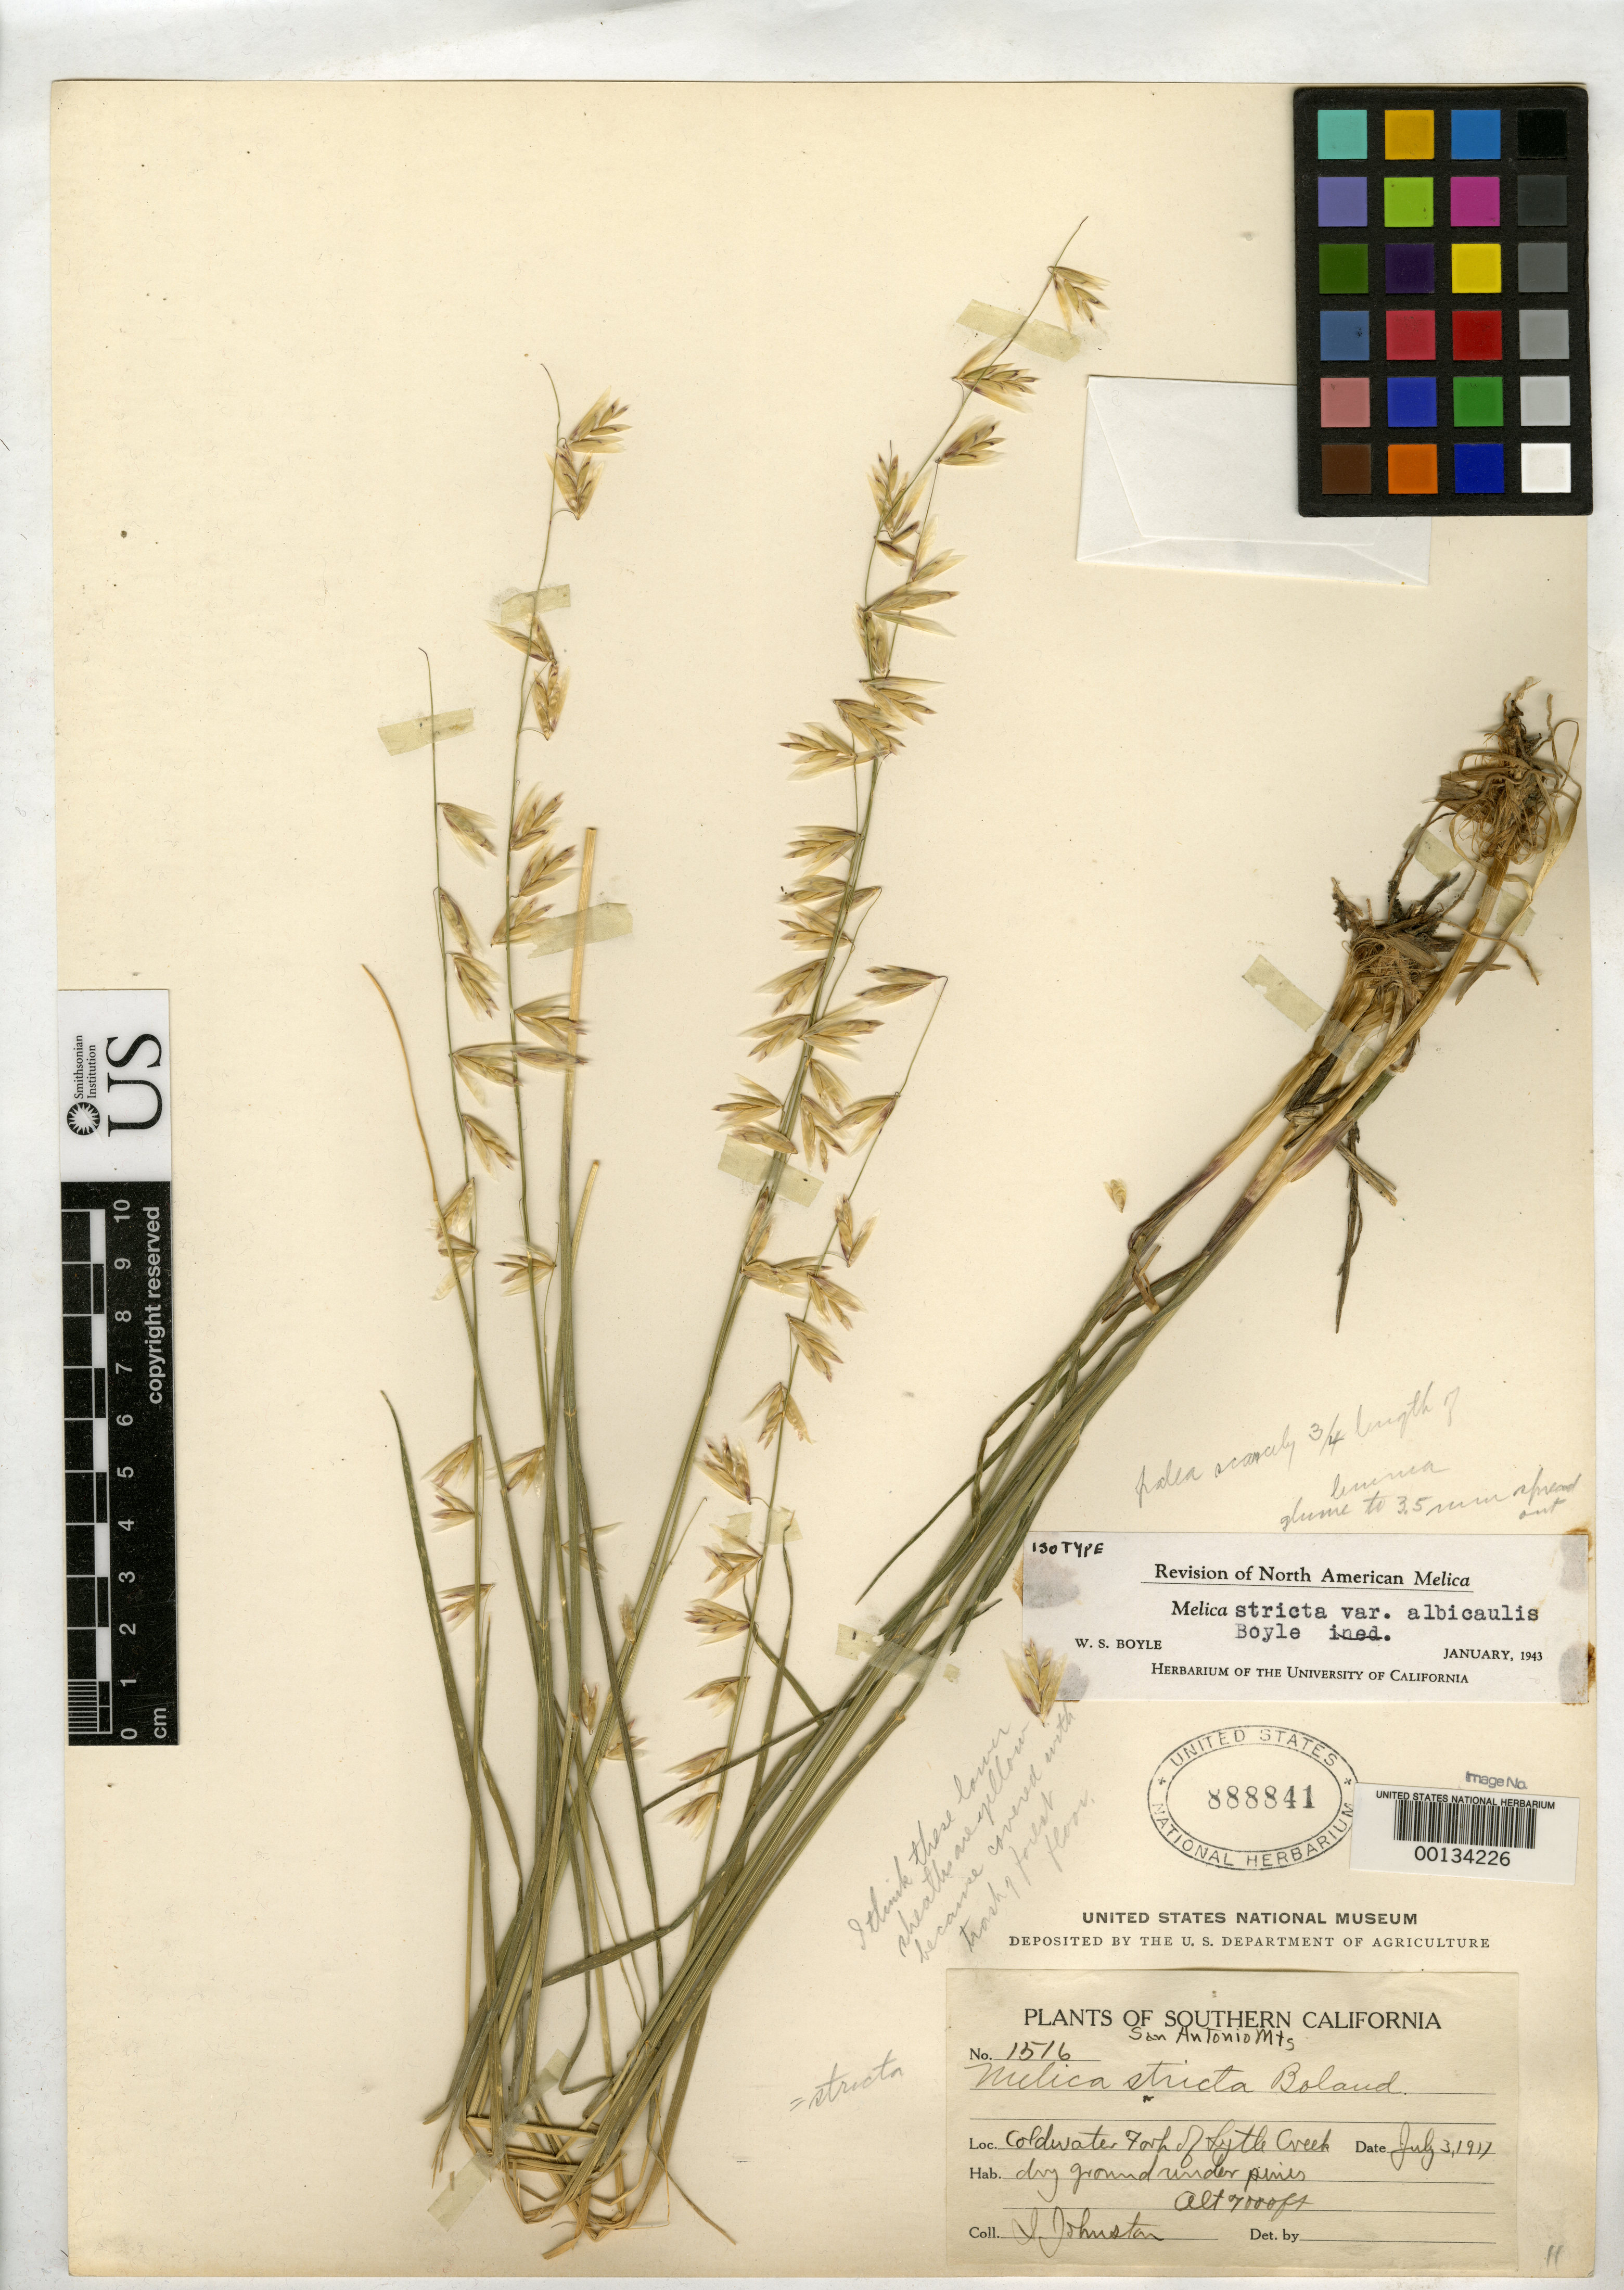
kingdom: Plantae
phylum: Tracheophyta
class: Liliopsida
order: Poales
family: Poaceae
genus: Melica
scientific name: Melica stricta var. albicaulis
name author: Boyle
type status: Isotype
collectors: I.M. Johnston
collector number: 1516 (Univ. Calif.)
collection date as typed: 03 Jul 1917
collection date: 1917-07-03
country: United States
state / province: California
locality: Coldwater fork of Lytle Creek, San Antonio mts.; alt. 7000 ft.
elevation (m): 2134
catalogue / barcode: US 888841